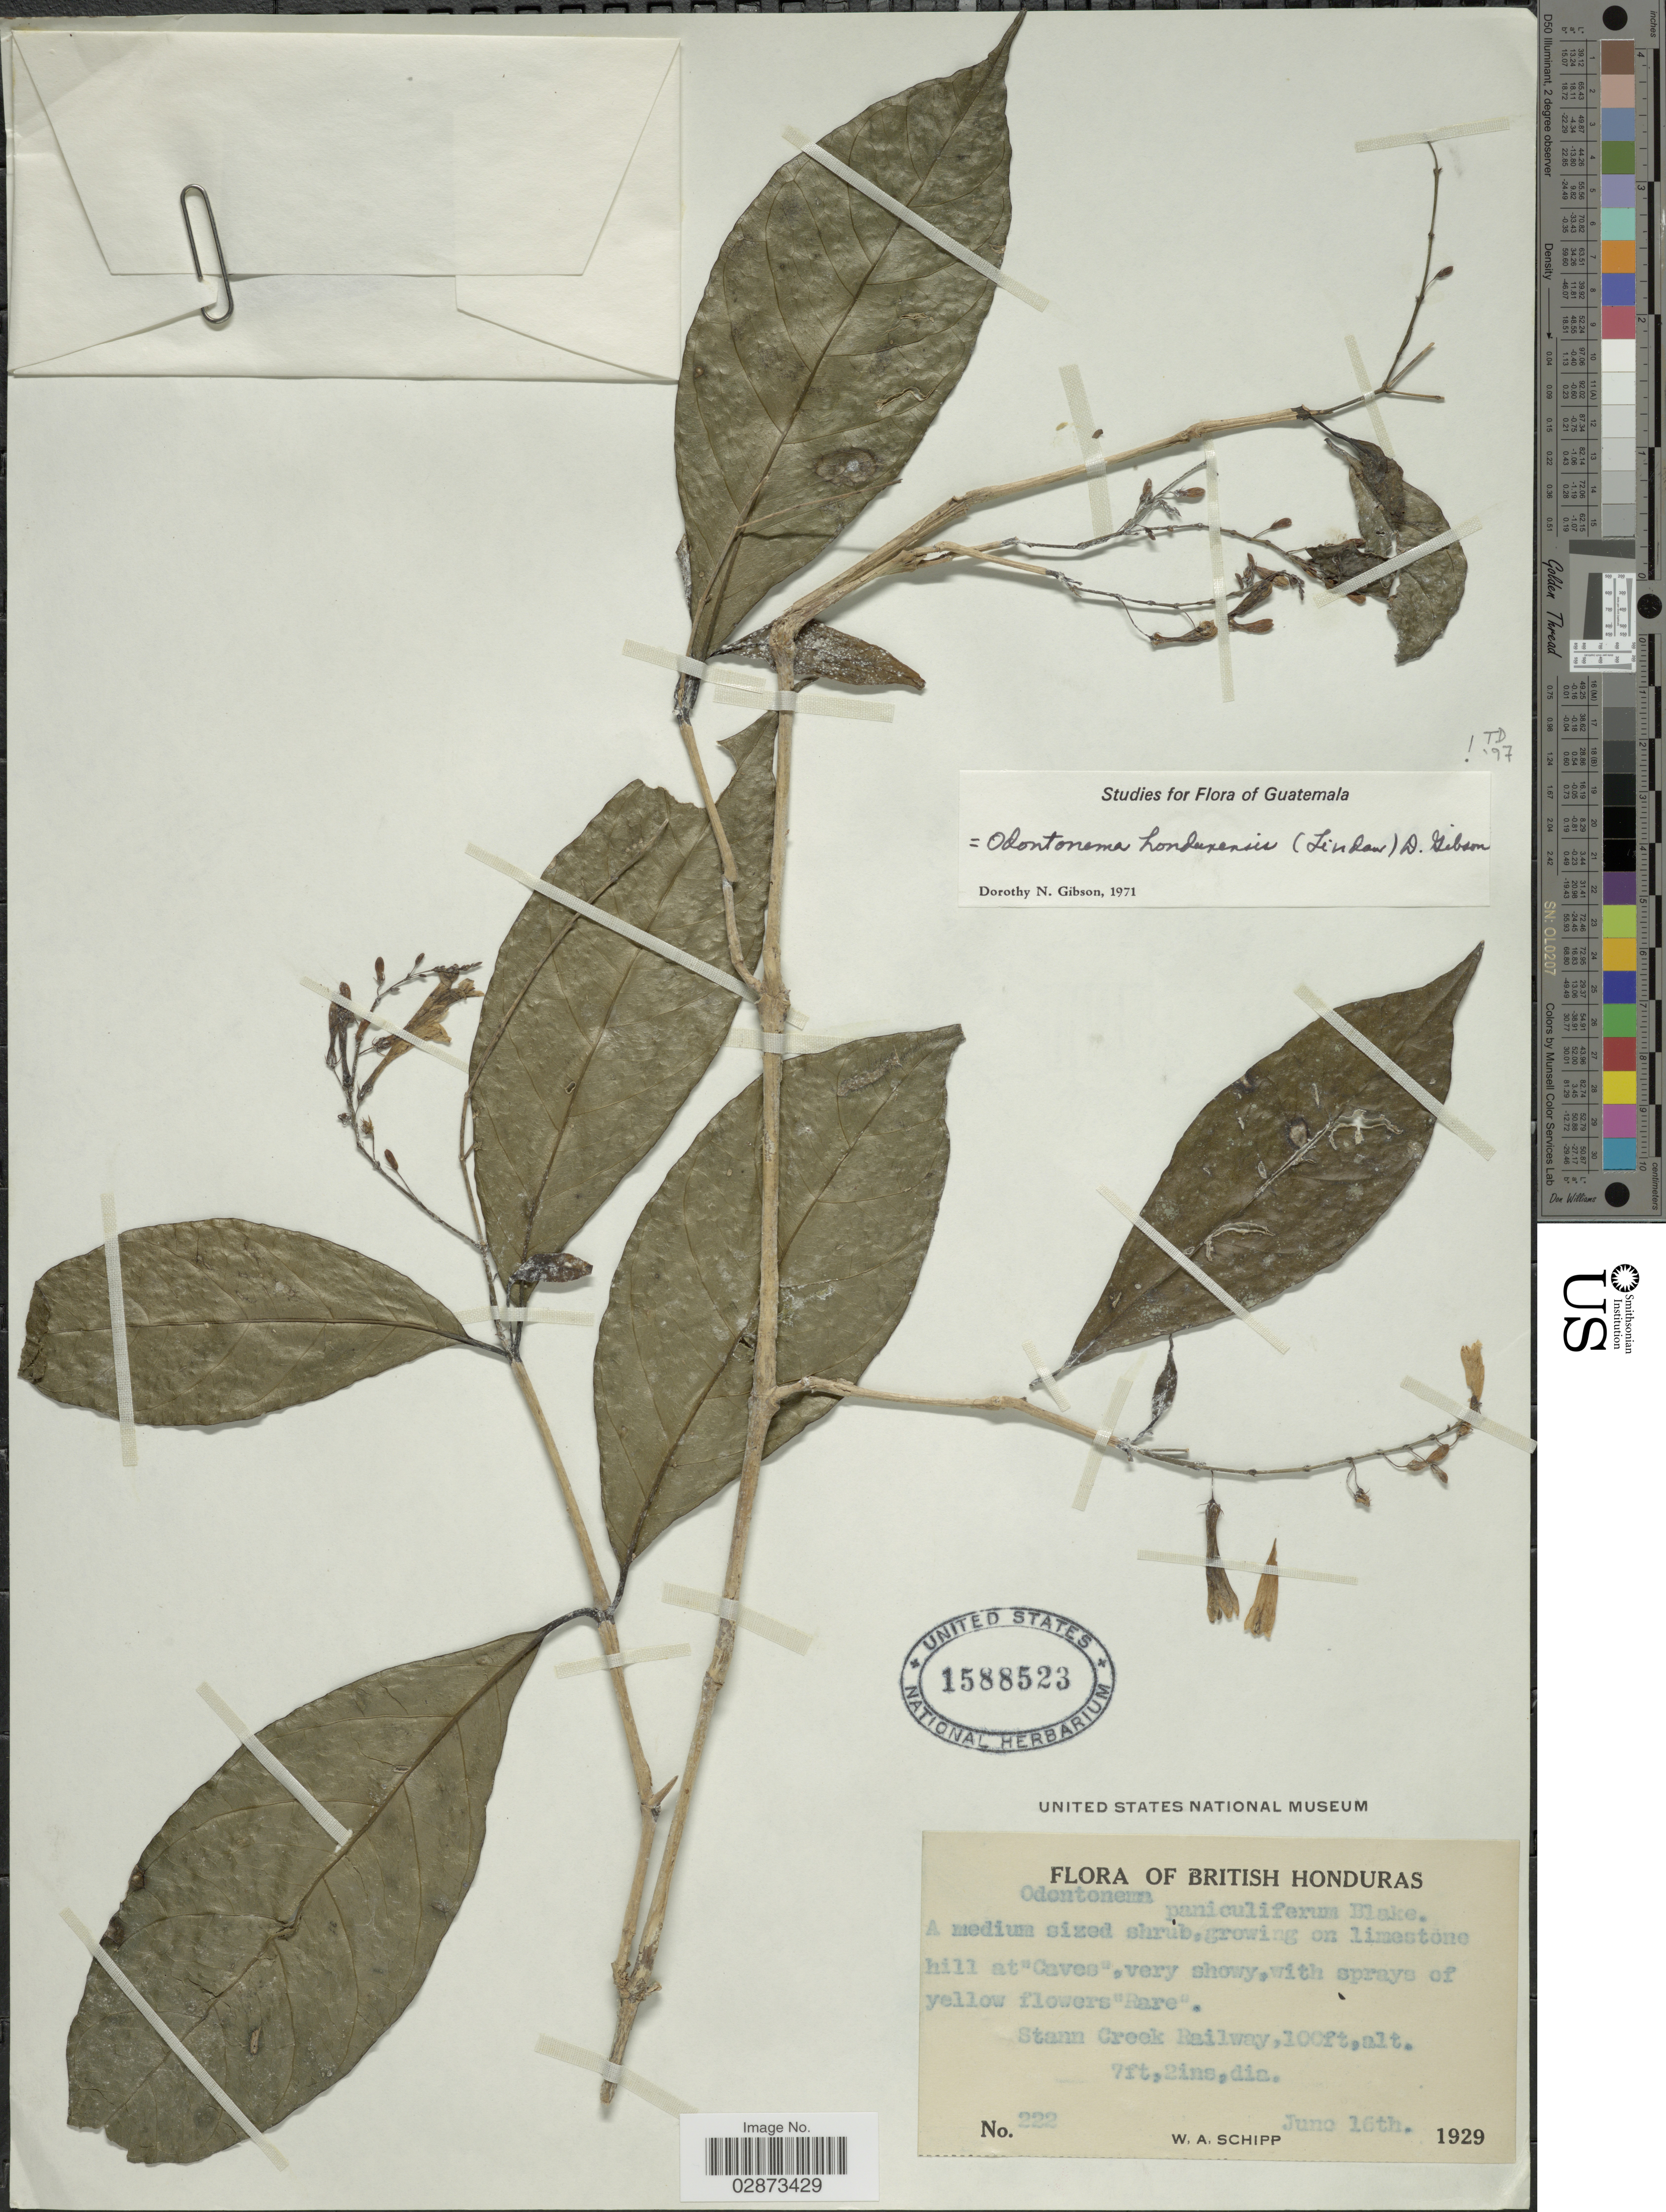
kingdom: Plantae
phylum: Tracheophyta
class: Magnoliopsida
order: Lamiales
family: Acanthaceae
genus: Odontonema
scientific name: Odontonema hondurensis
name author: (Lindau) D.N. Gibson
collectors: W. Schipp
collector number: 222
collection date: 1929-06-16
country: Belize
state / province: Stann Creek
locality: Stann Creek Railway, British Honduras.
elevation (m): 30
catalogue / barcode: US 1588523